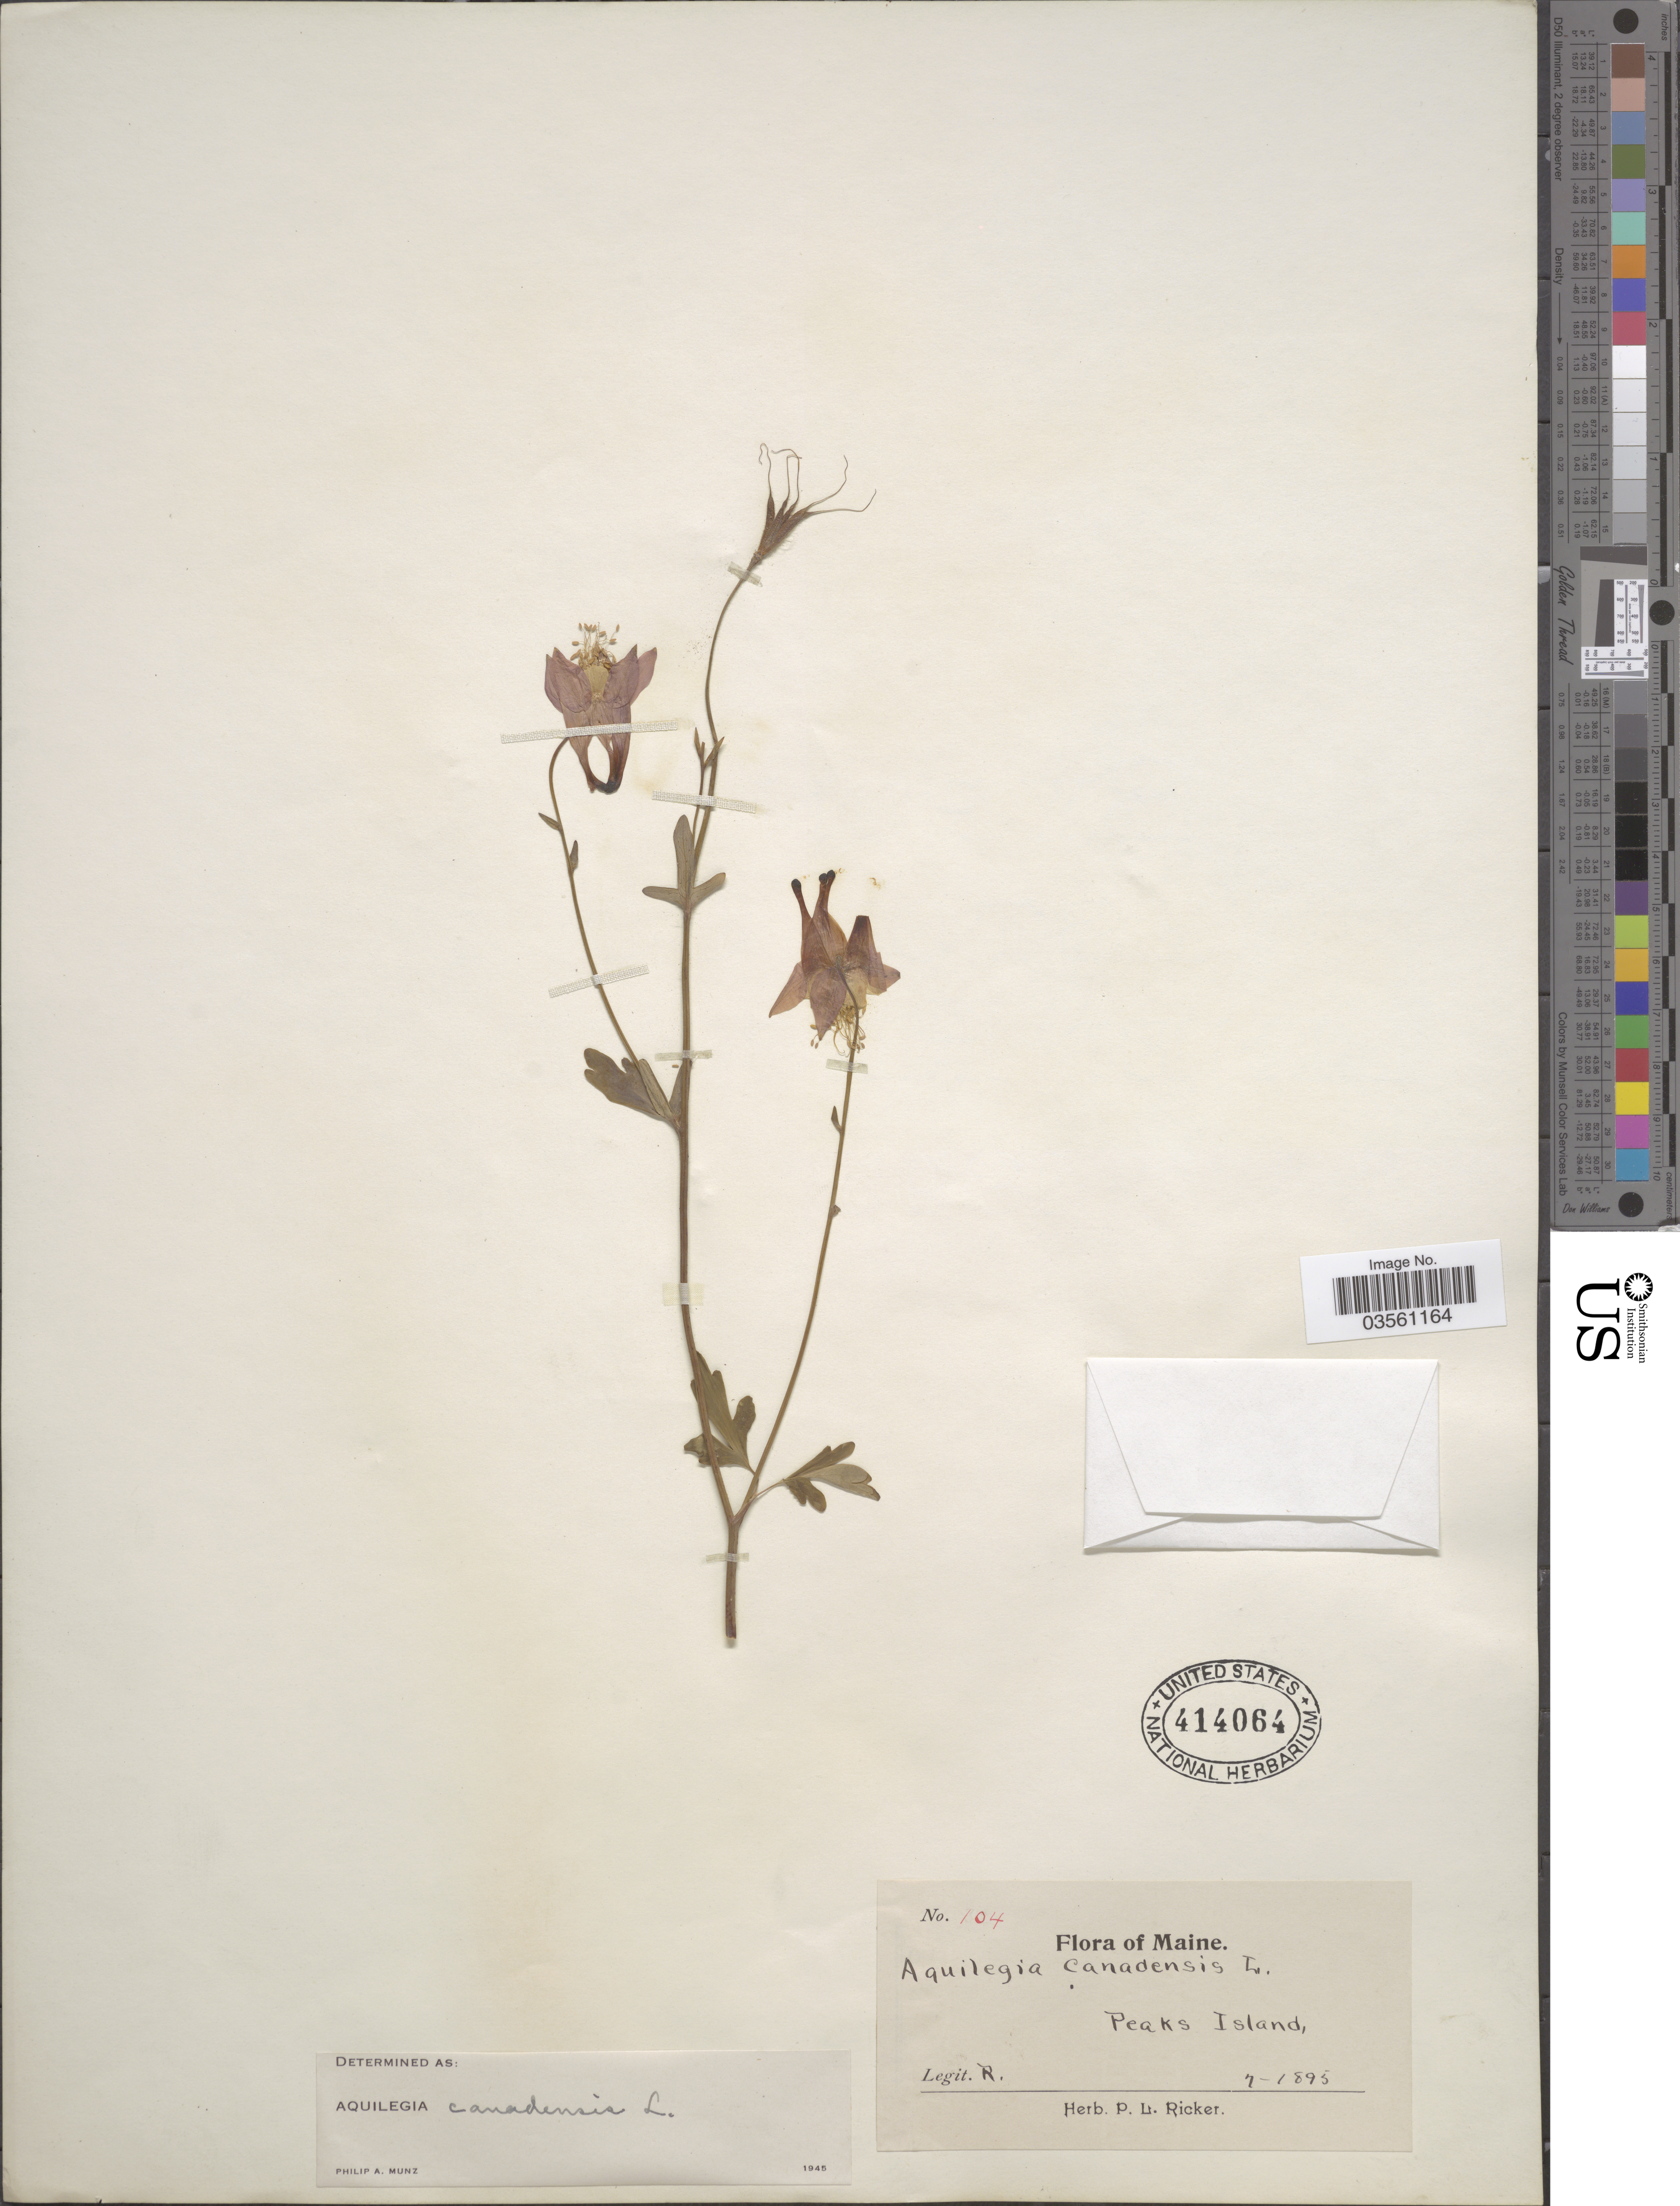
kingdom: Plantae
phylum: Tracheophyta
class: Magnoliopsida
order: Ranunculales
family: Ranunculaceae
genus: Aquilegia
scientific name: Aquilegia canadensis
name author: L.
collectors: P. Ricker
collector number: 104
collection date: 1895-07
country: United States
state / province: Maine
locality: Peaks Island.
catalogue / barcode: US 414064